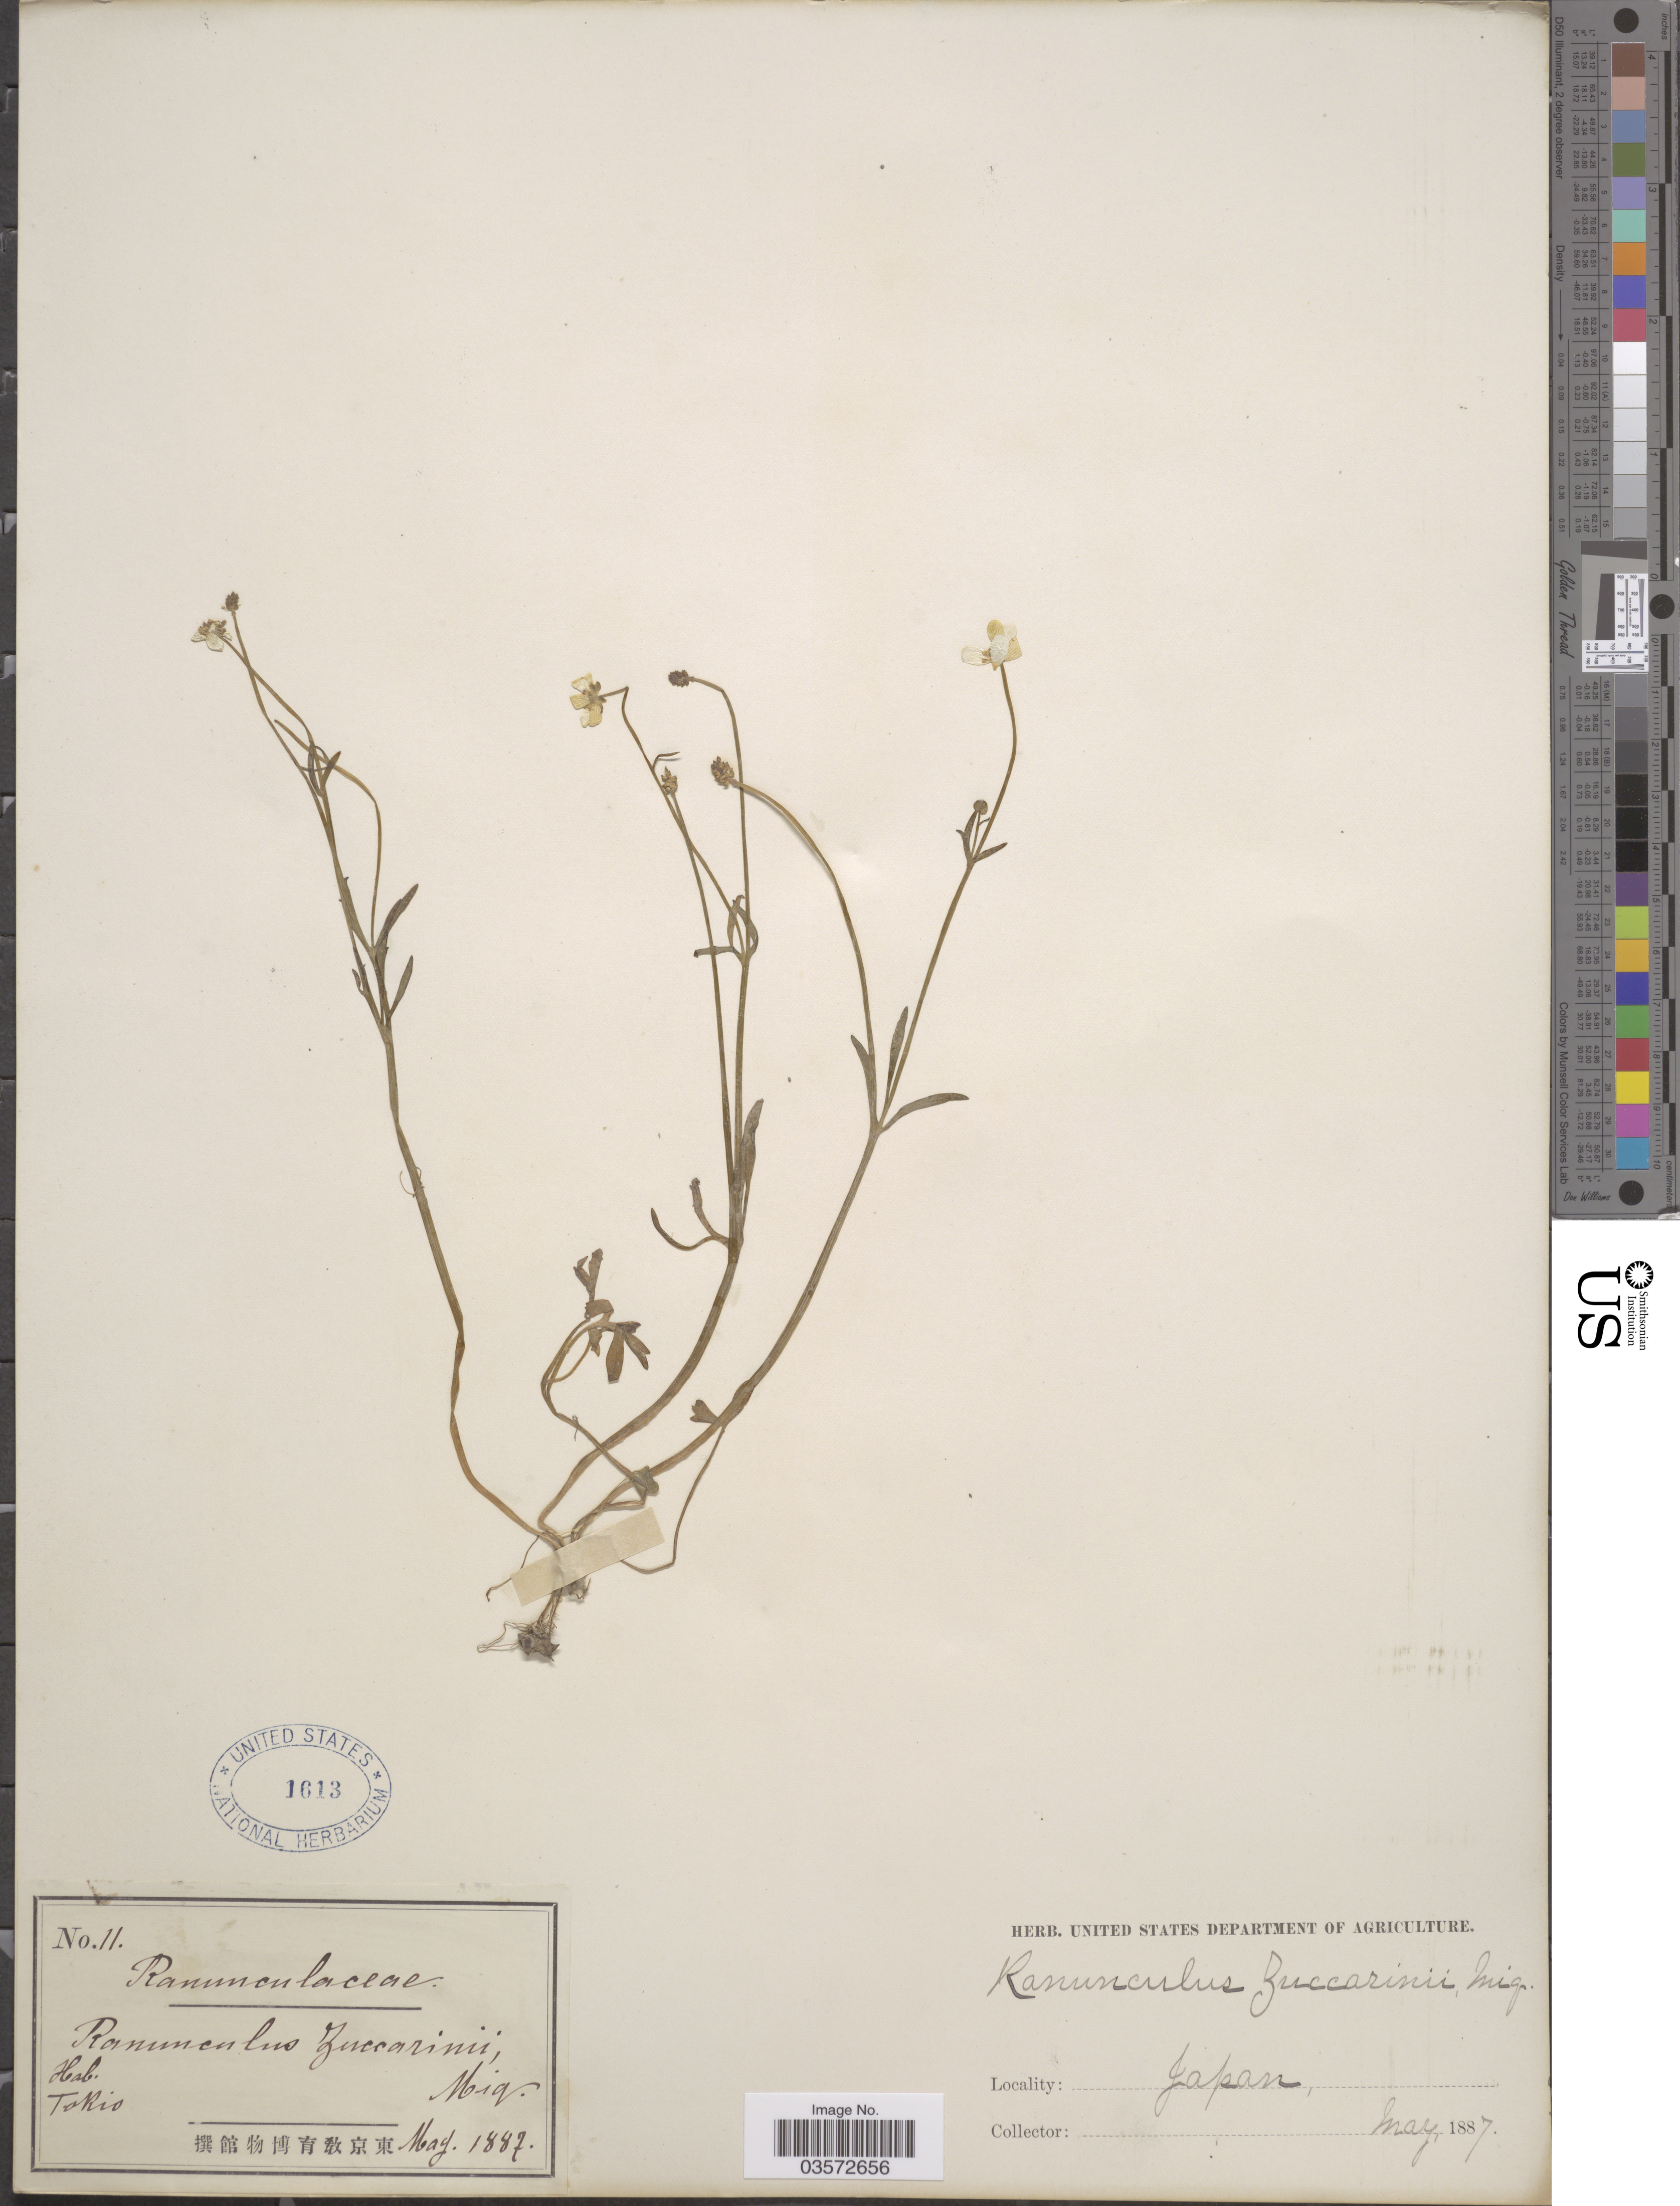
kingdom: Plantae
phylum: Tracheophyta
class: Magnoliopsida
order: Ranunculales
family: Ranunculaceae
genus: Ranunculus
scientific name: Ranunculus extorris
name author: Hance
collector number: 11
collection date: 1887-05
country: Japan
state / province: Tokyo, Federal City of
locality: Tokio.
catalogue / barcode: US 1613